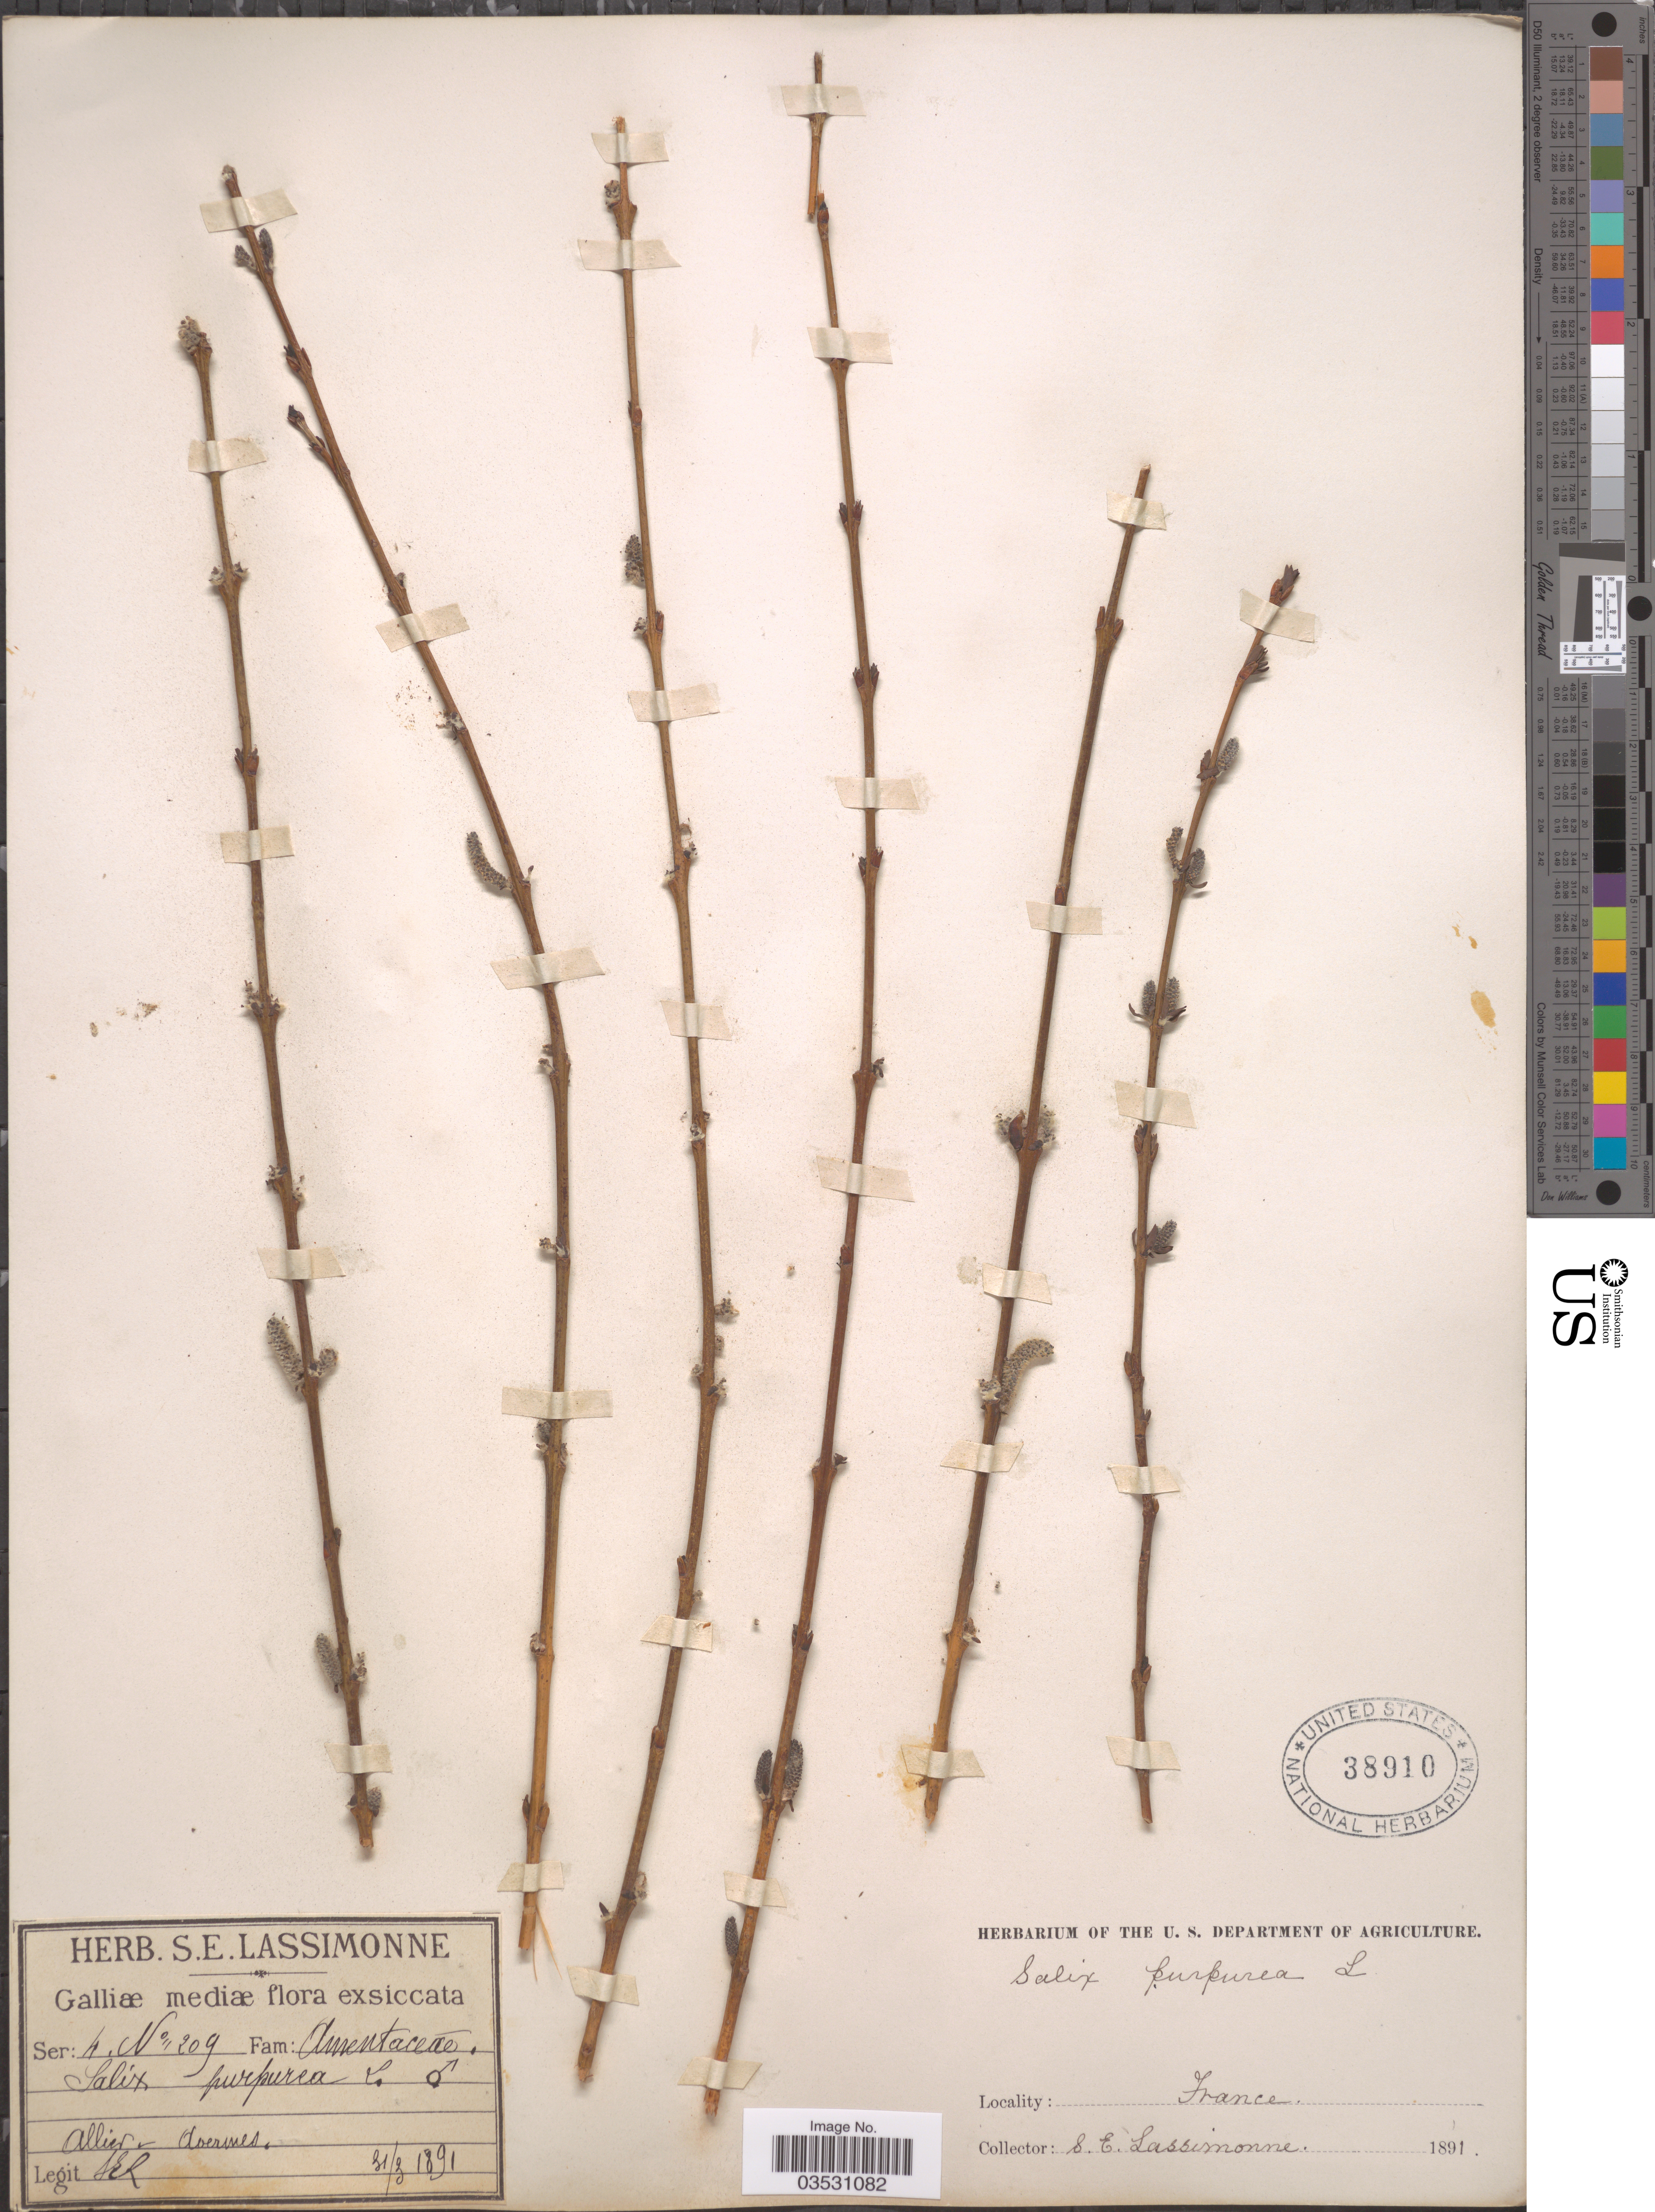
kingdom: Plantae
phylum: Tracheophyta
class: Magnoliopsida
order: Malpighiales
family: Salicaceae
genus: Salix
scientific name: Salix purpurea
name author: L.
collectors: S. Lassimonne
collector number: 209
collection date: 1891-03-31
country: France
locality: Galliæ mediæ. Allier Avermes.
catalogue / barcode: US 38910